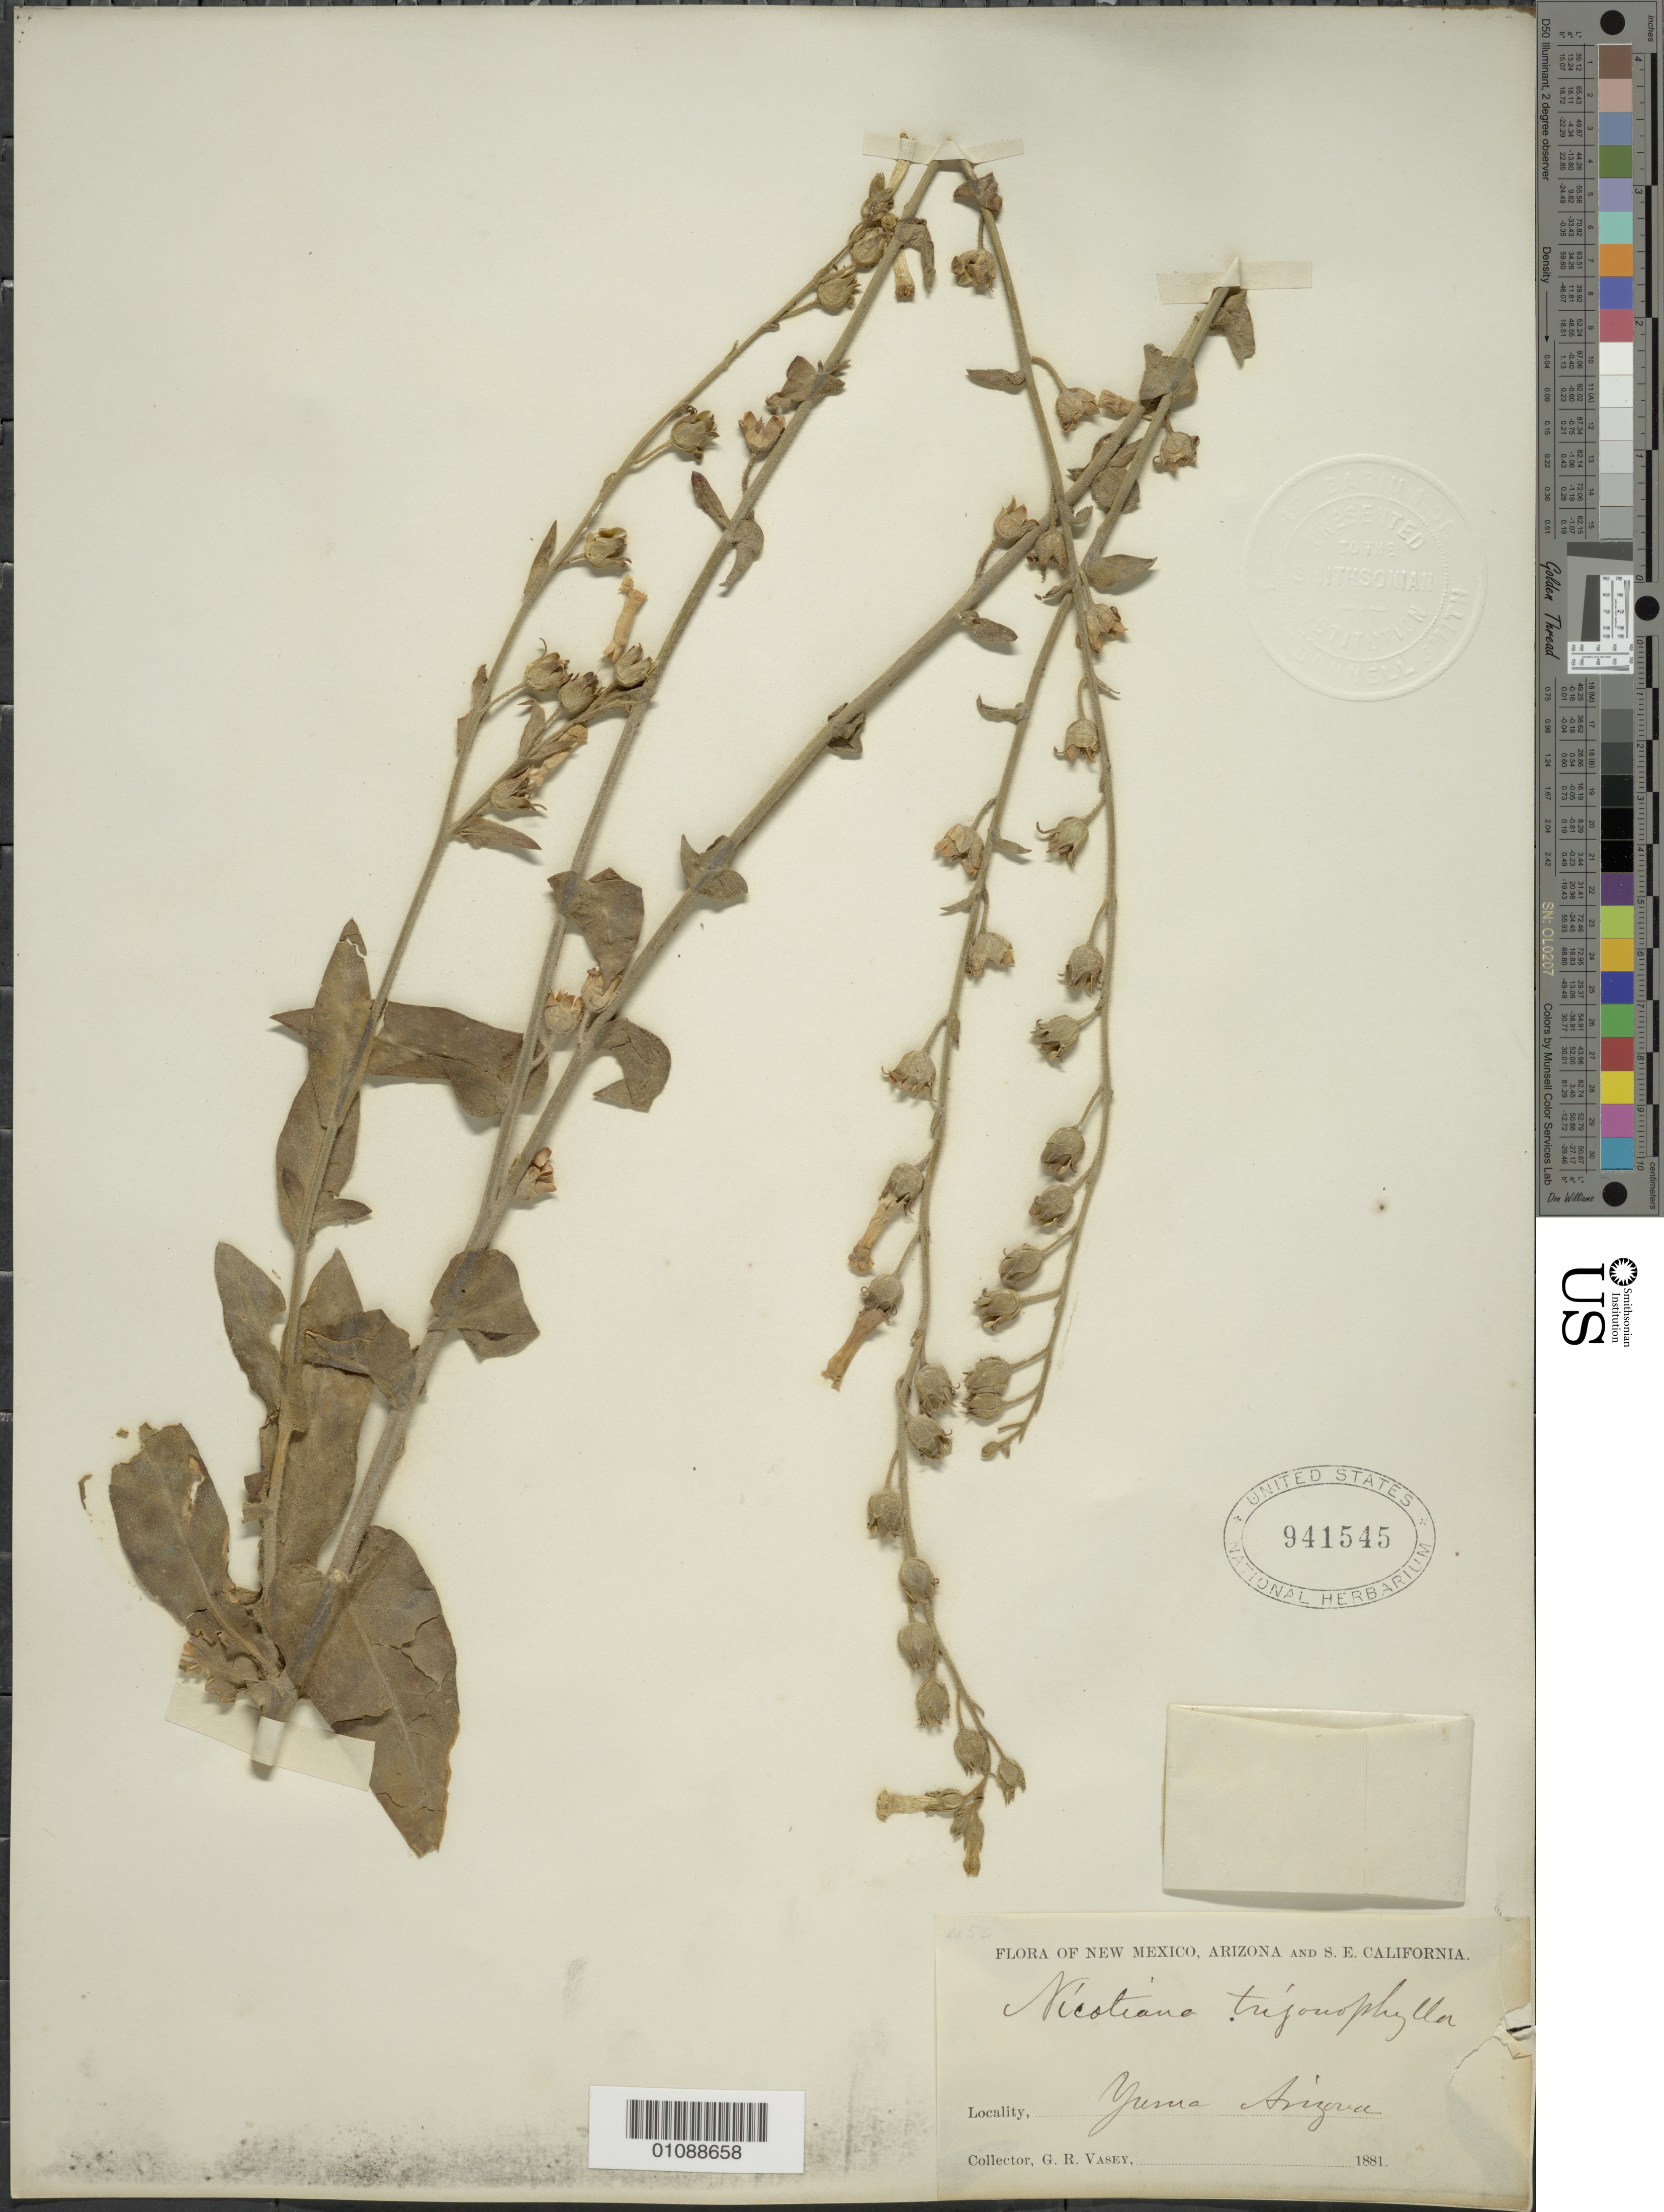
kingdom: Plantae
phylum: Tracheophyta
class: Magnoliopsida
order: Solanales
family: Solanaceae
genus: Nicotiana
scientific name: Nicotiana trigonophylla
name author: Dunal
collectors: G. R. Vasey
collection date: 1881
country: United States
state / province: Arizona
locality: Yuma.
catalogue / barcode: US 941545